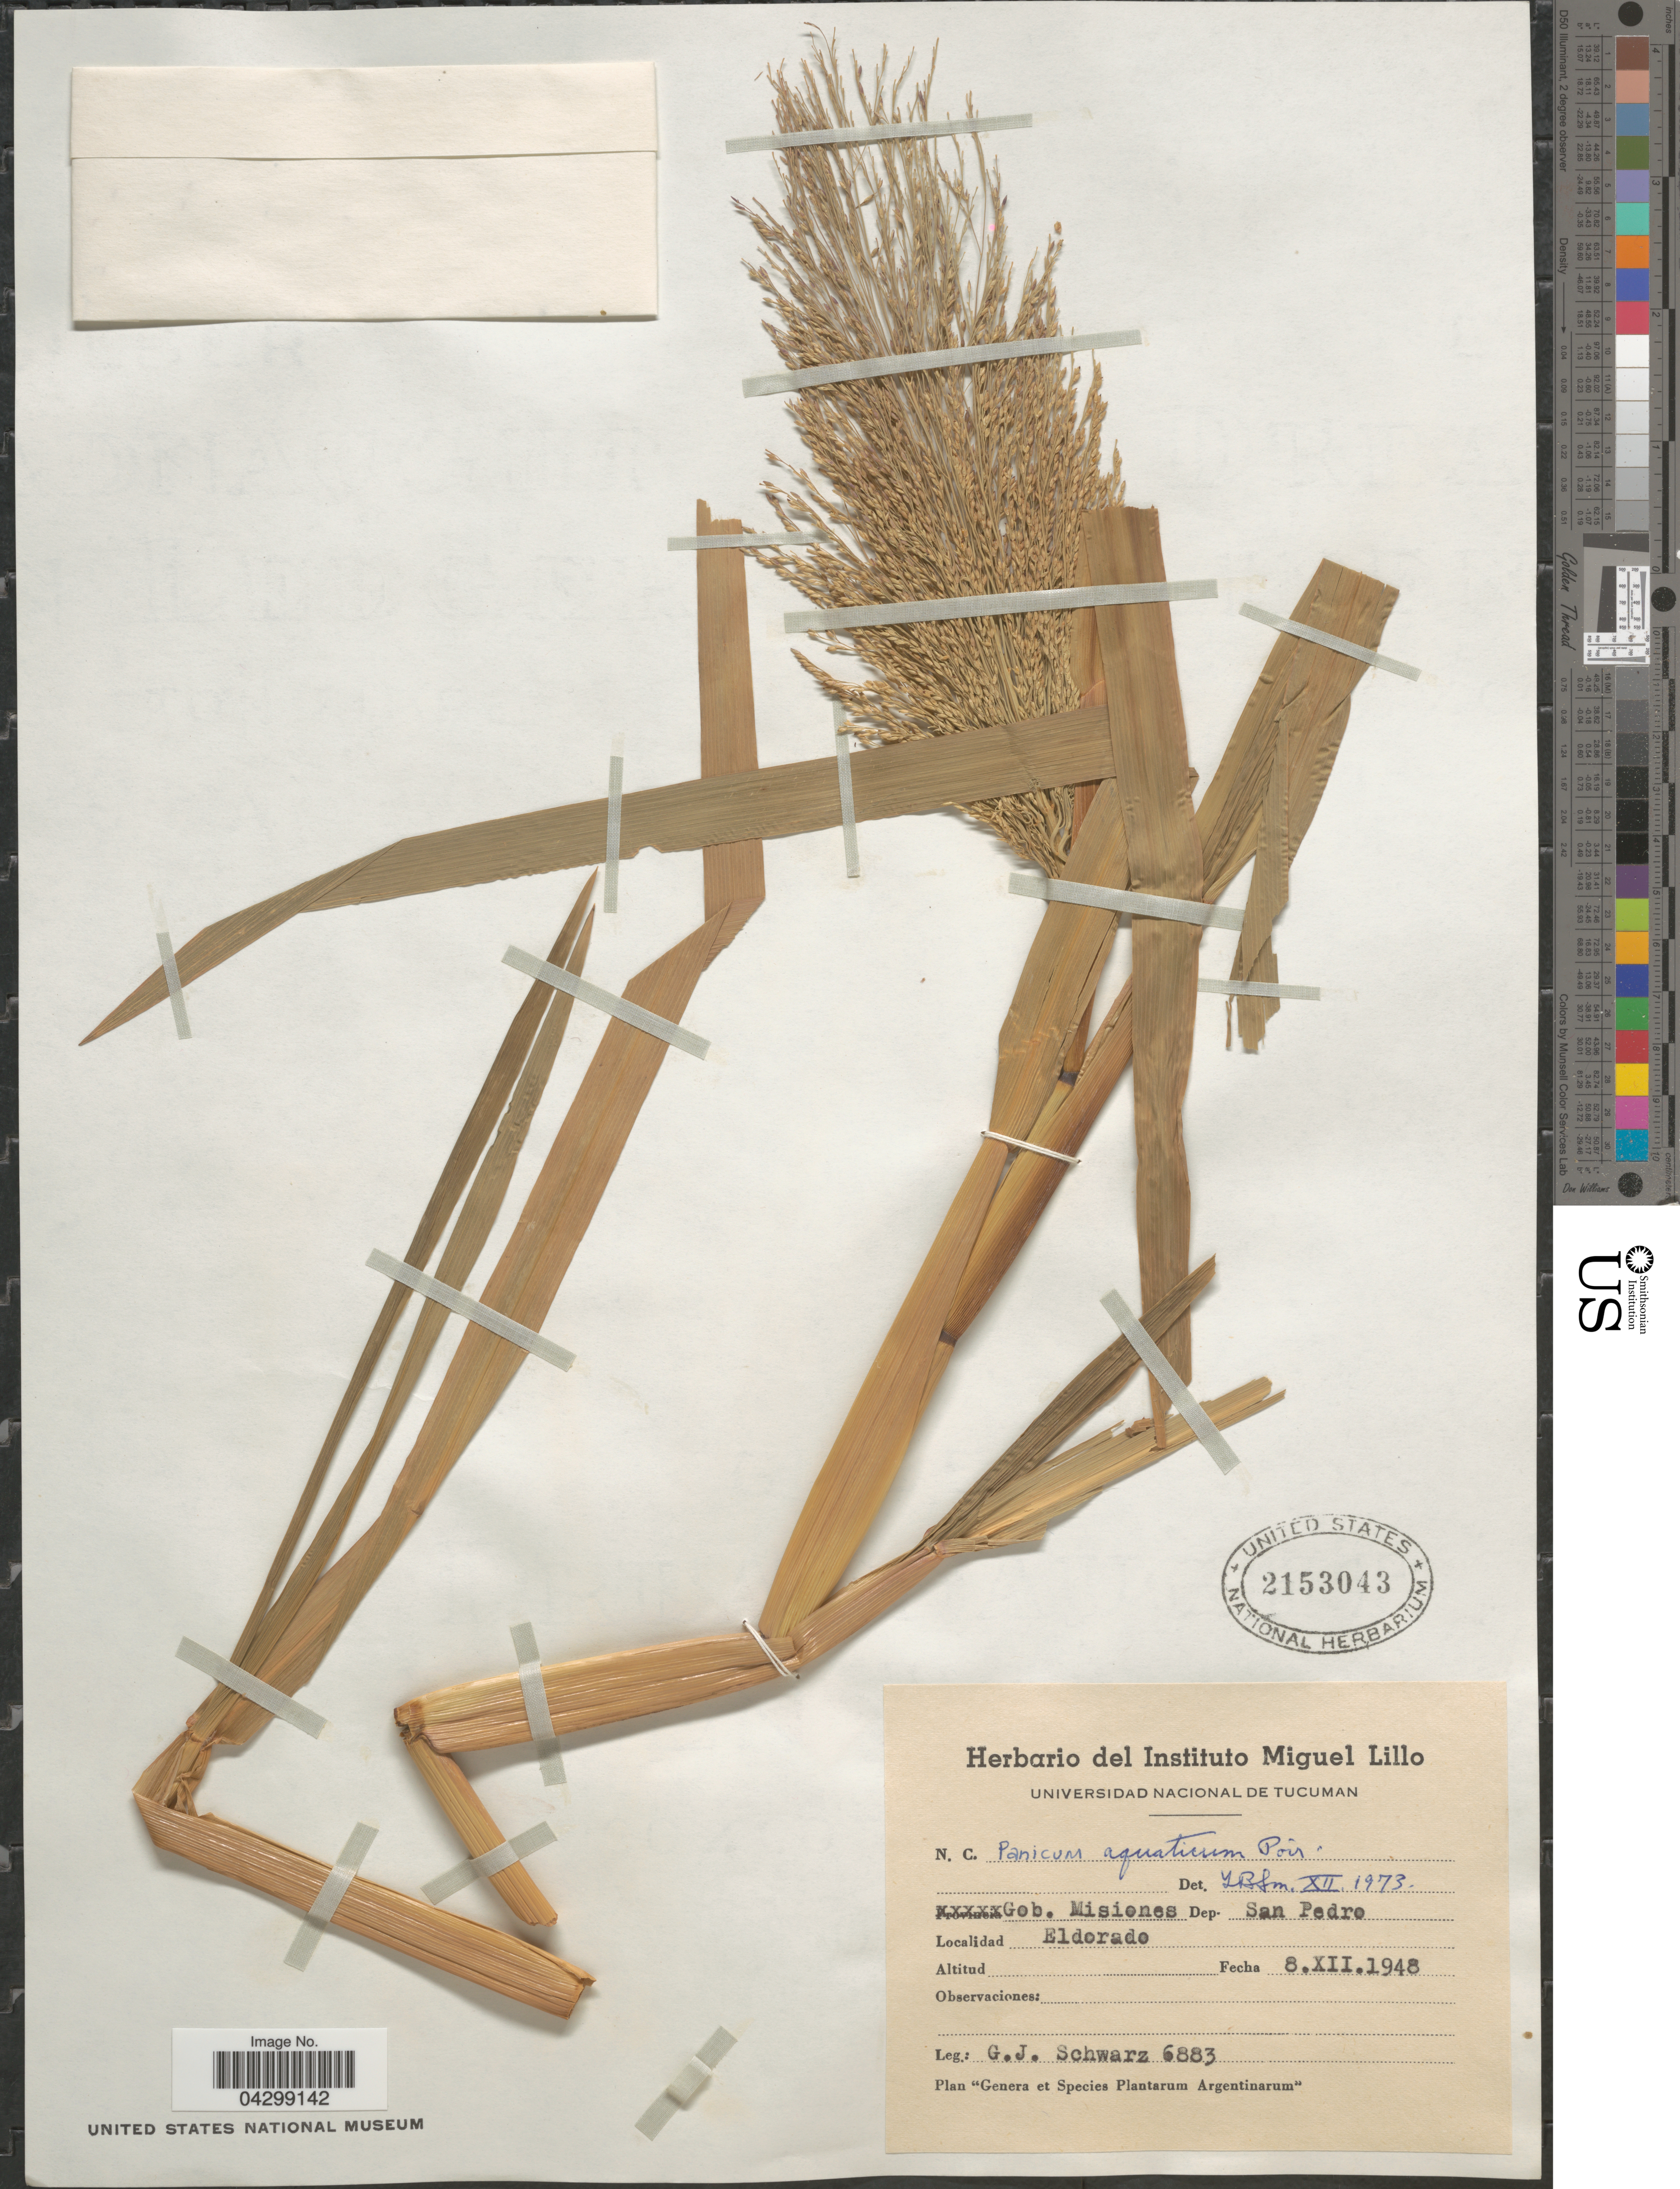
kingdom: Plantae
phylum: Tracheophyta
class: Liliopsida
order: Poales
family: Poaceae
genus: Panicum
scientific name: Panicum aquaticum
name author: Poir.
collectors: G. J. Schwarz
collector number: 6883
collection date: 1948-12-08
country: Argentina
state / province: Misiones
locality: Gob. Misiones. Dep. San Pedro. Eldorado.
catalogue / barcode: US 2153043